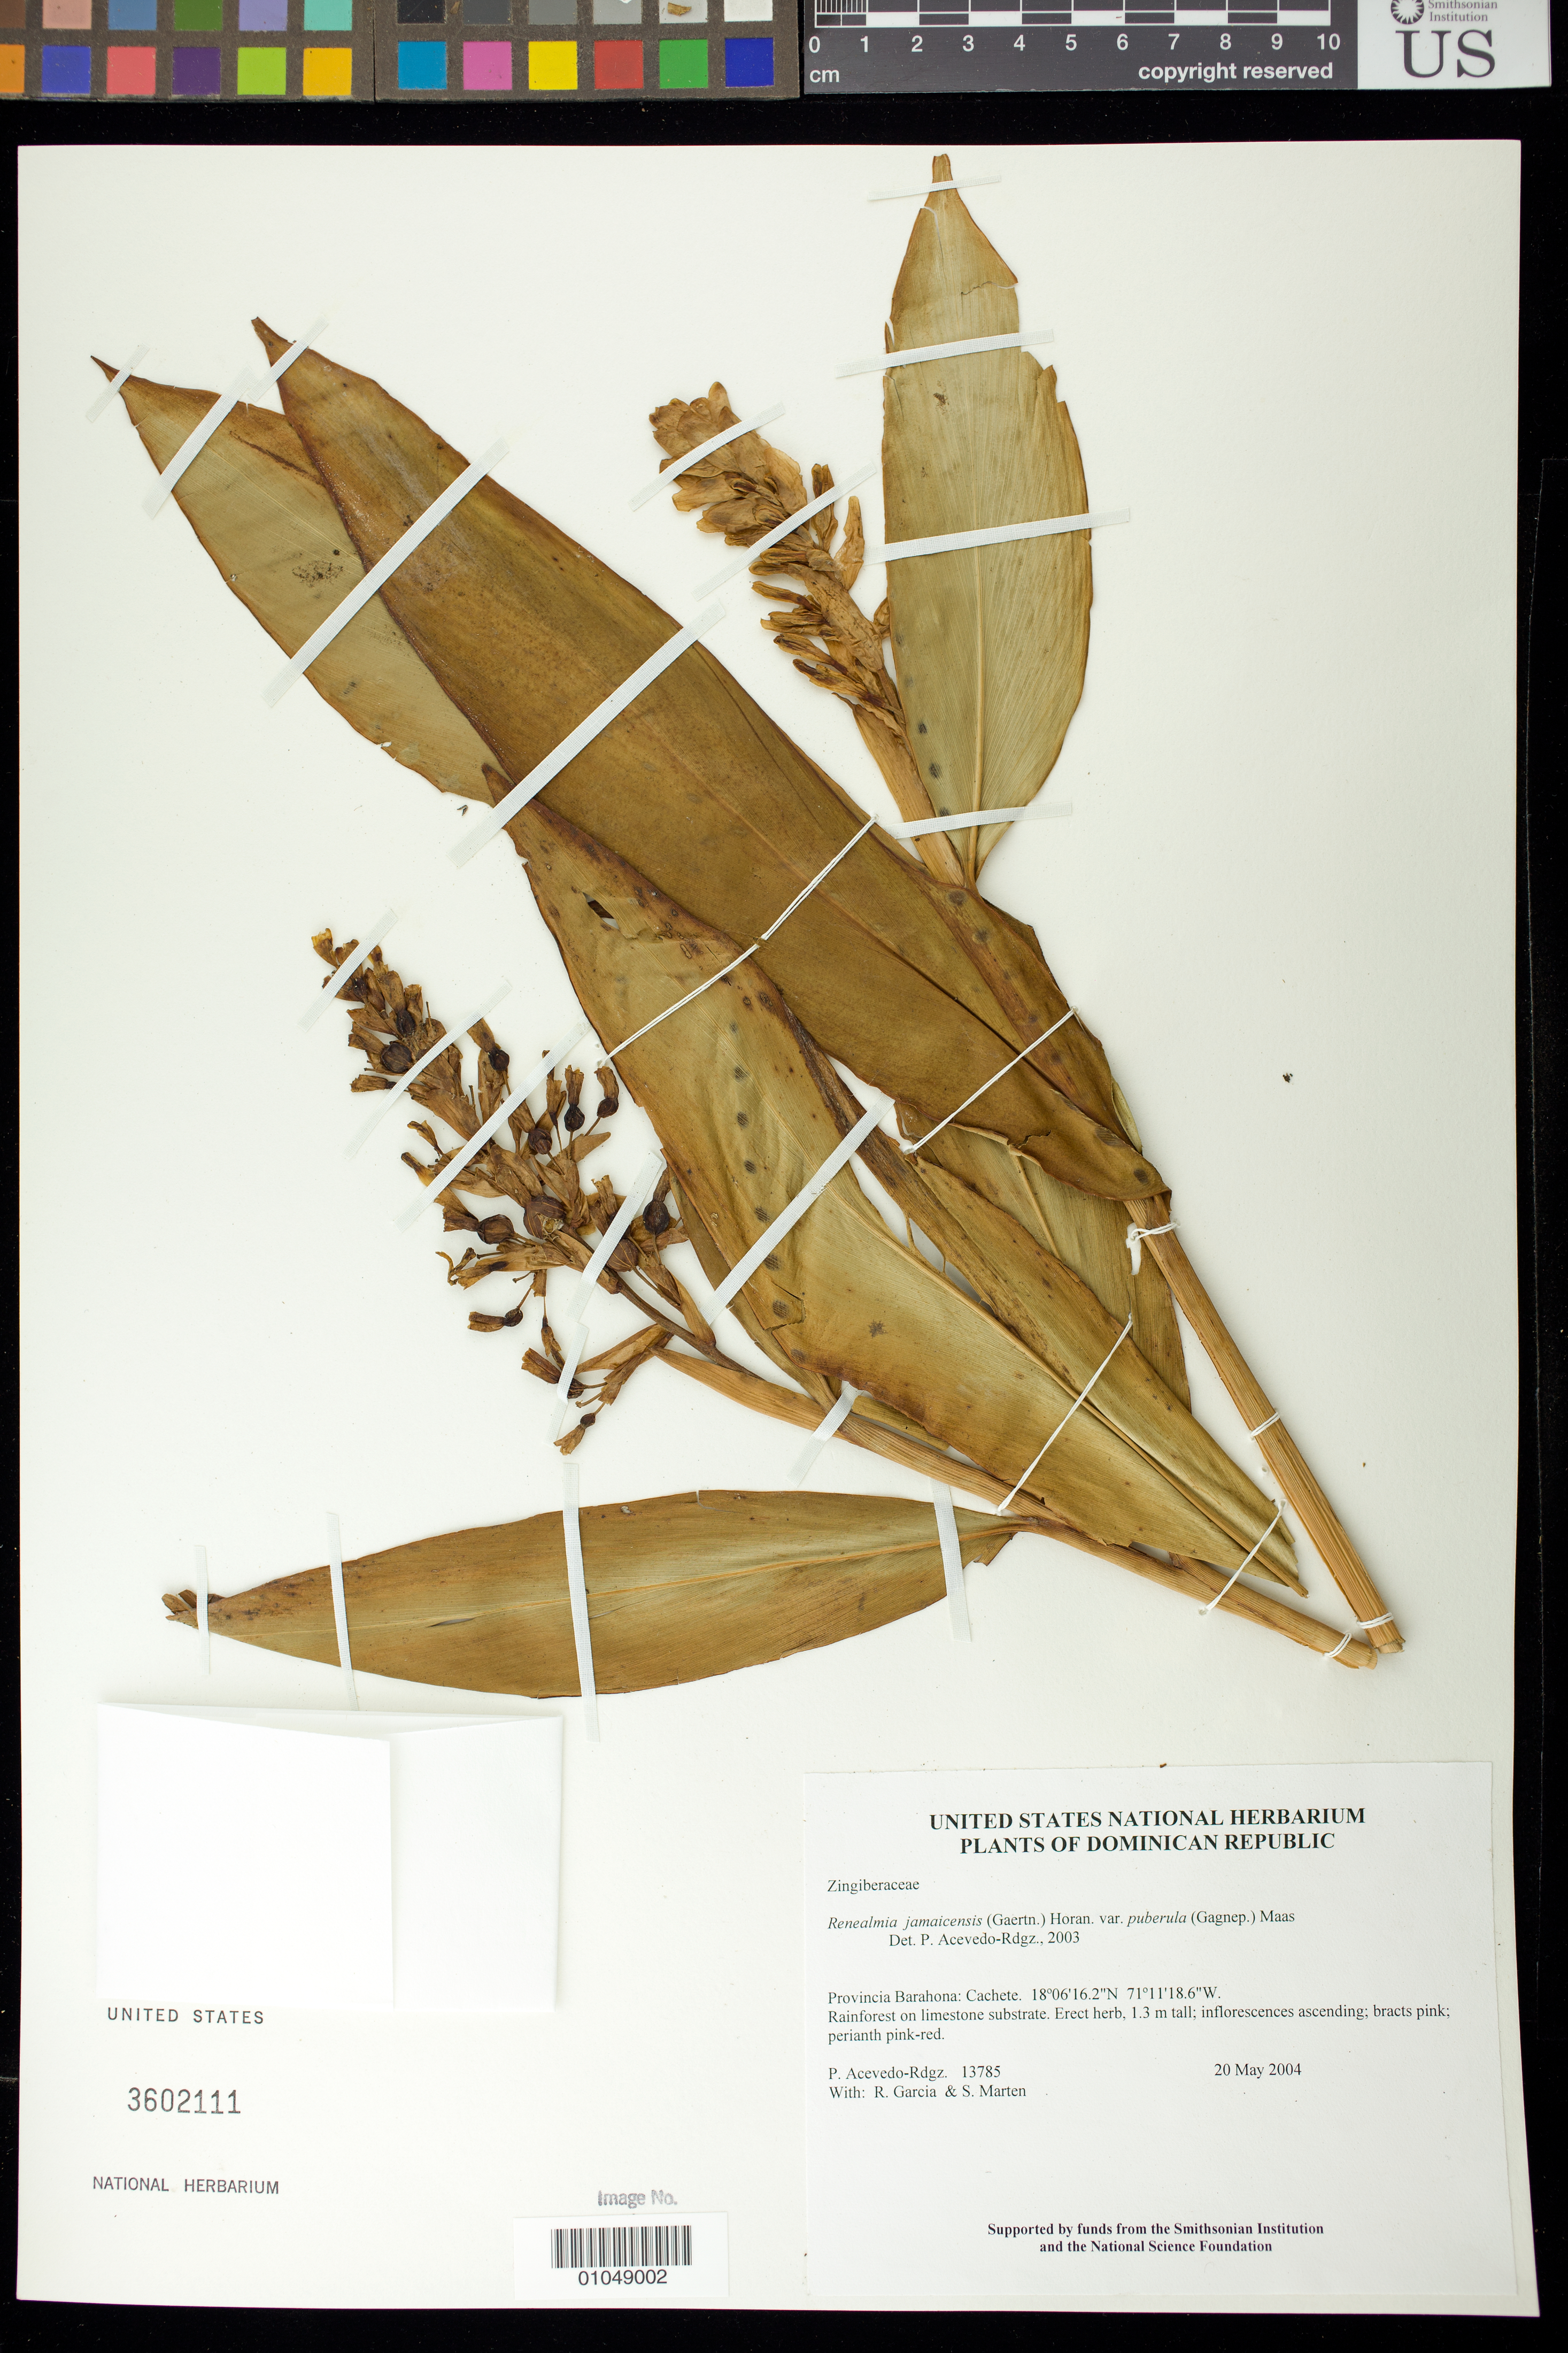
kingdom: Plantae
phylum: Tracheophyta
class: Magnoliopsida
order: Fabales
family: Fabaceae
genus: Mucuna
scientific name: Mucuna urens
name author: (L.) Medik.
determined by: Acevedo-Rodríguez, P., (BOT), Smithsonian Institution - National Museum of Natural History (UNITED STATES)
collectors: P. Acevedo-Rodr., R. G. García & S. Marten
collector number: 13785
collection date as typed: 20 May 2004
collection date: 2004-05-20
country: Dominican Republic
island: Hispaniola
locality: Provincia Barahona: Cachete.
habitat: Rainforest on limestone substrate.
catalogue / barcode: US 3602111